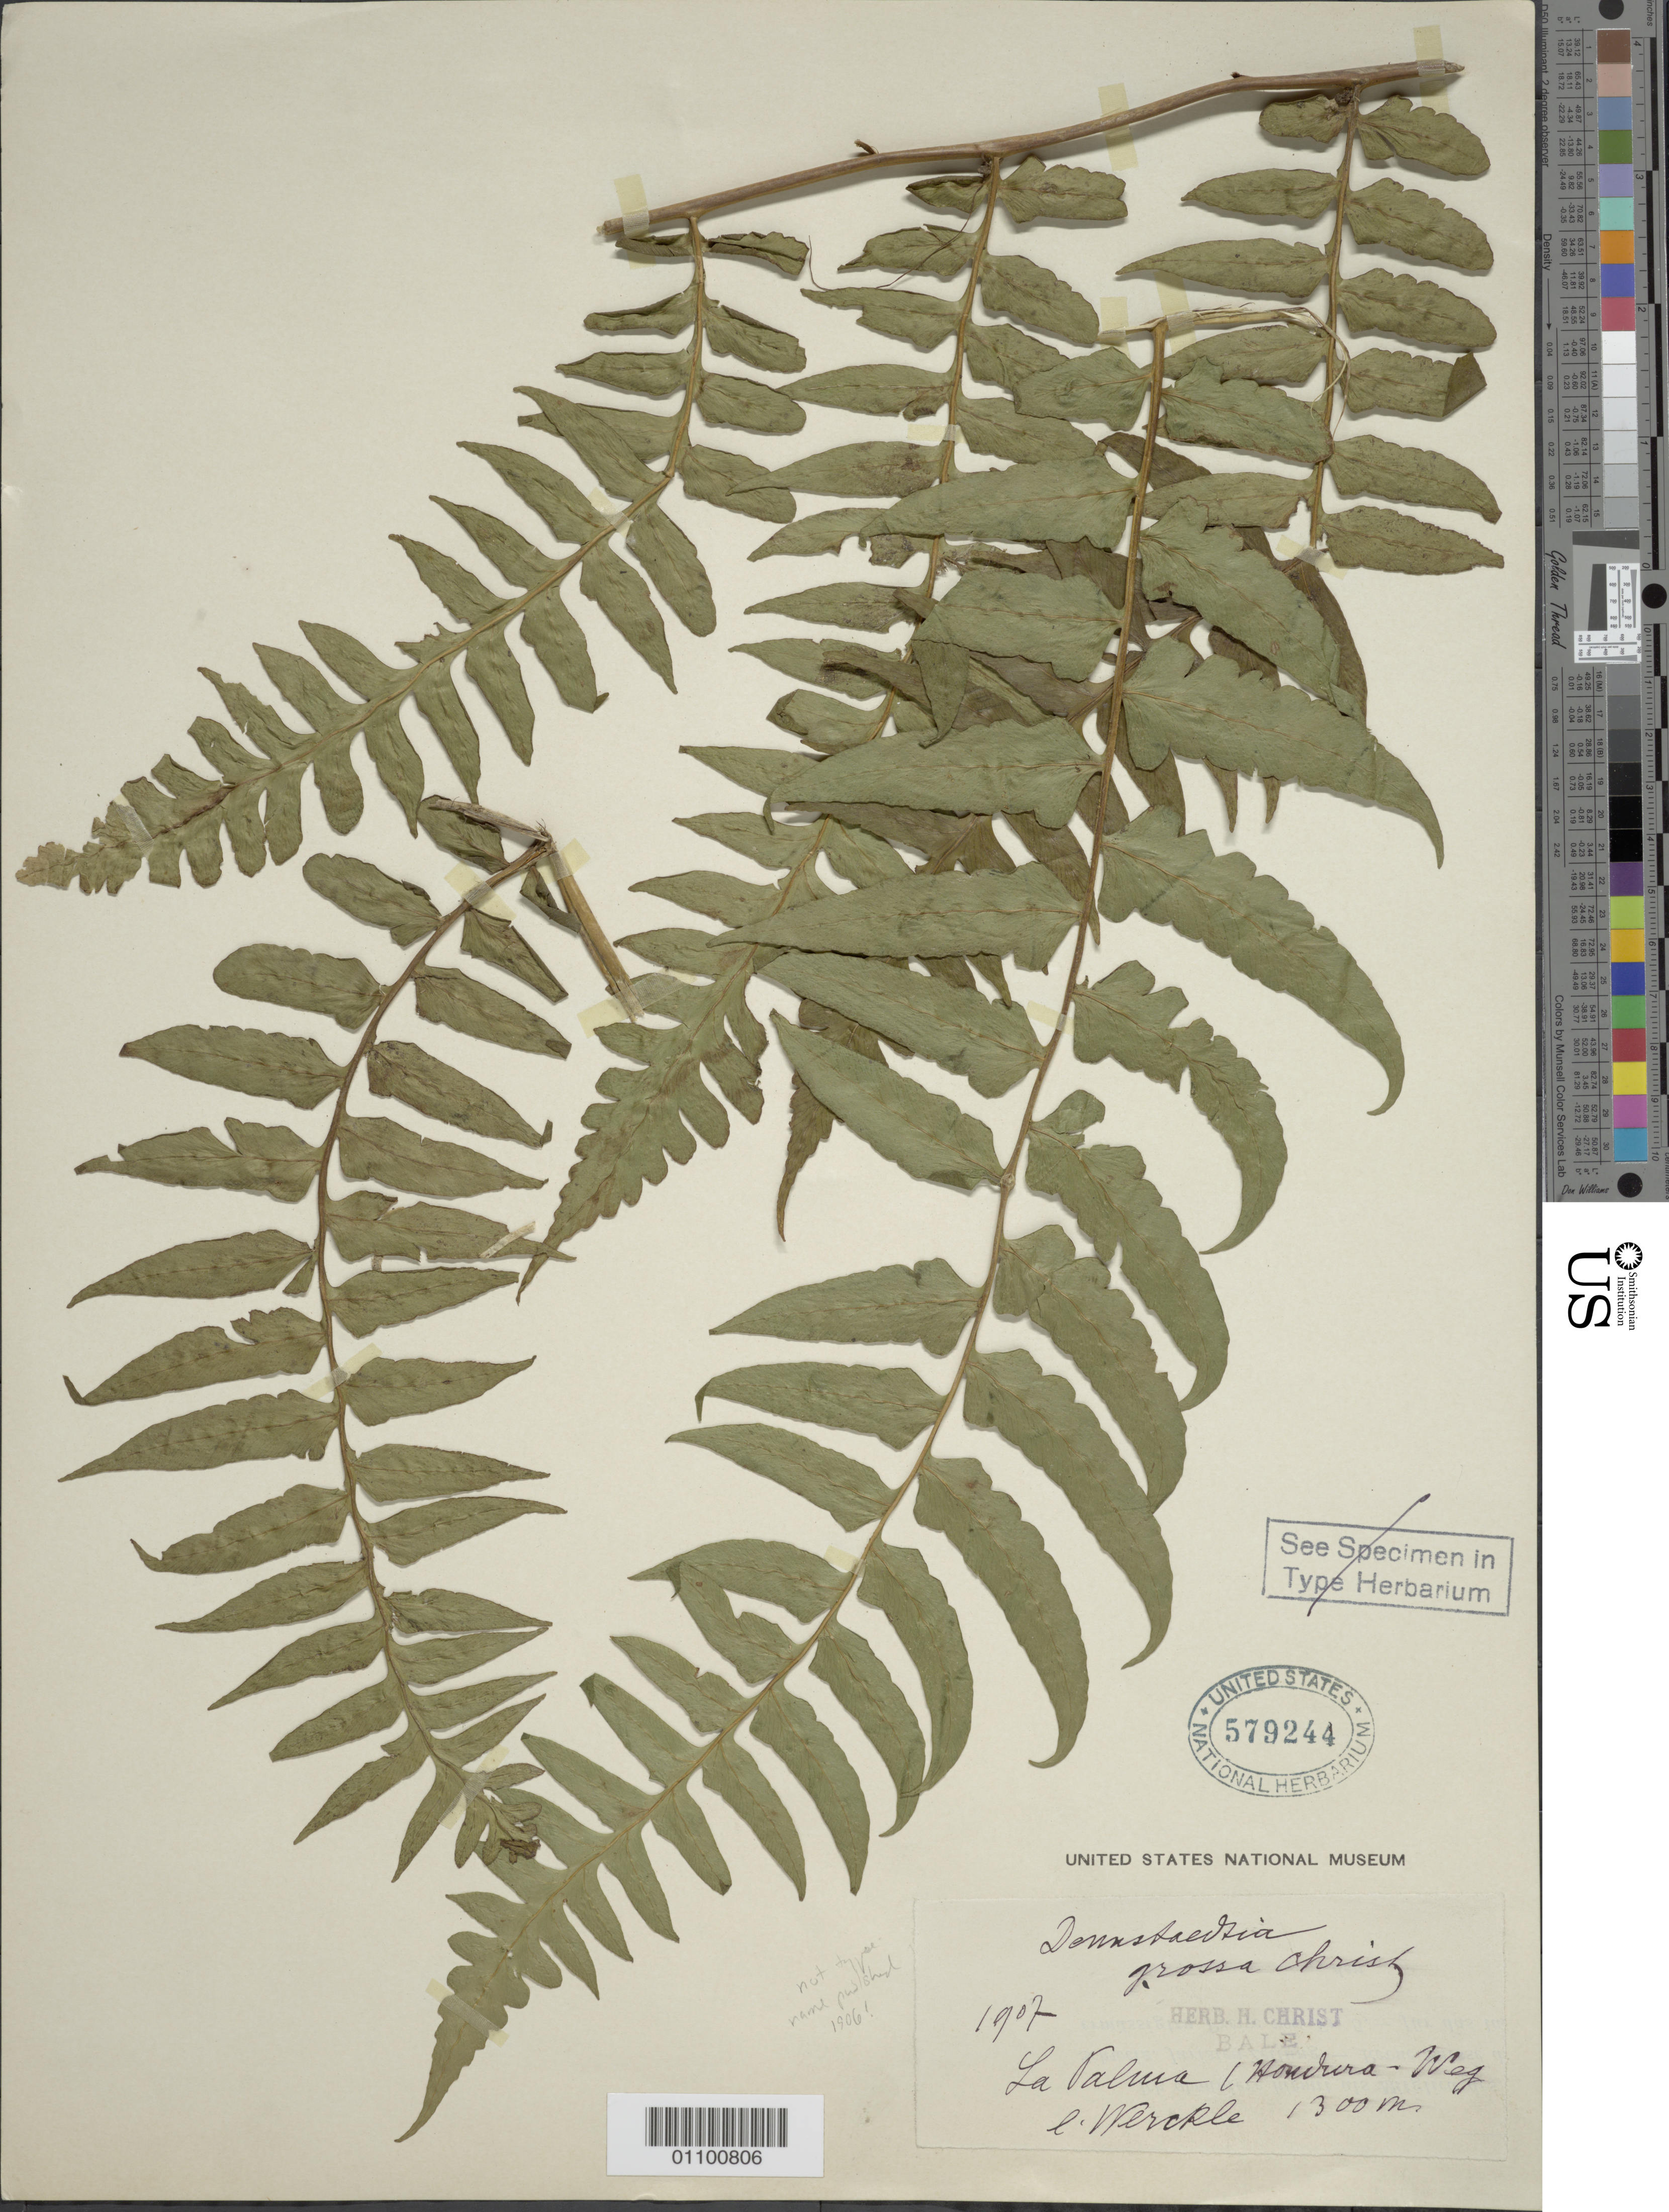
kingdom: Plantae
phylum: Tracheophyta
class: Polypodiopsida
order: Polypodiales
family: Dennstaedtiaceae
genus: Dennstaedtia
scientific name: Dennstaedtia arborescens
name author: (Willd.) Ekman ex Maxon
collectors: C. C Wercklé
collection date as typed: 1907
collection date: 1907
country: Costa Rica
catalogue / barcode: US 579244